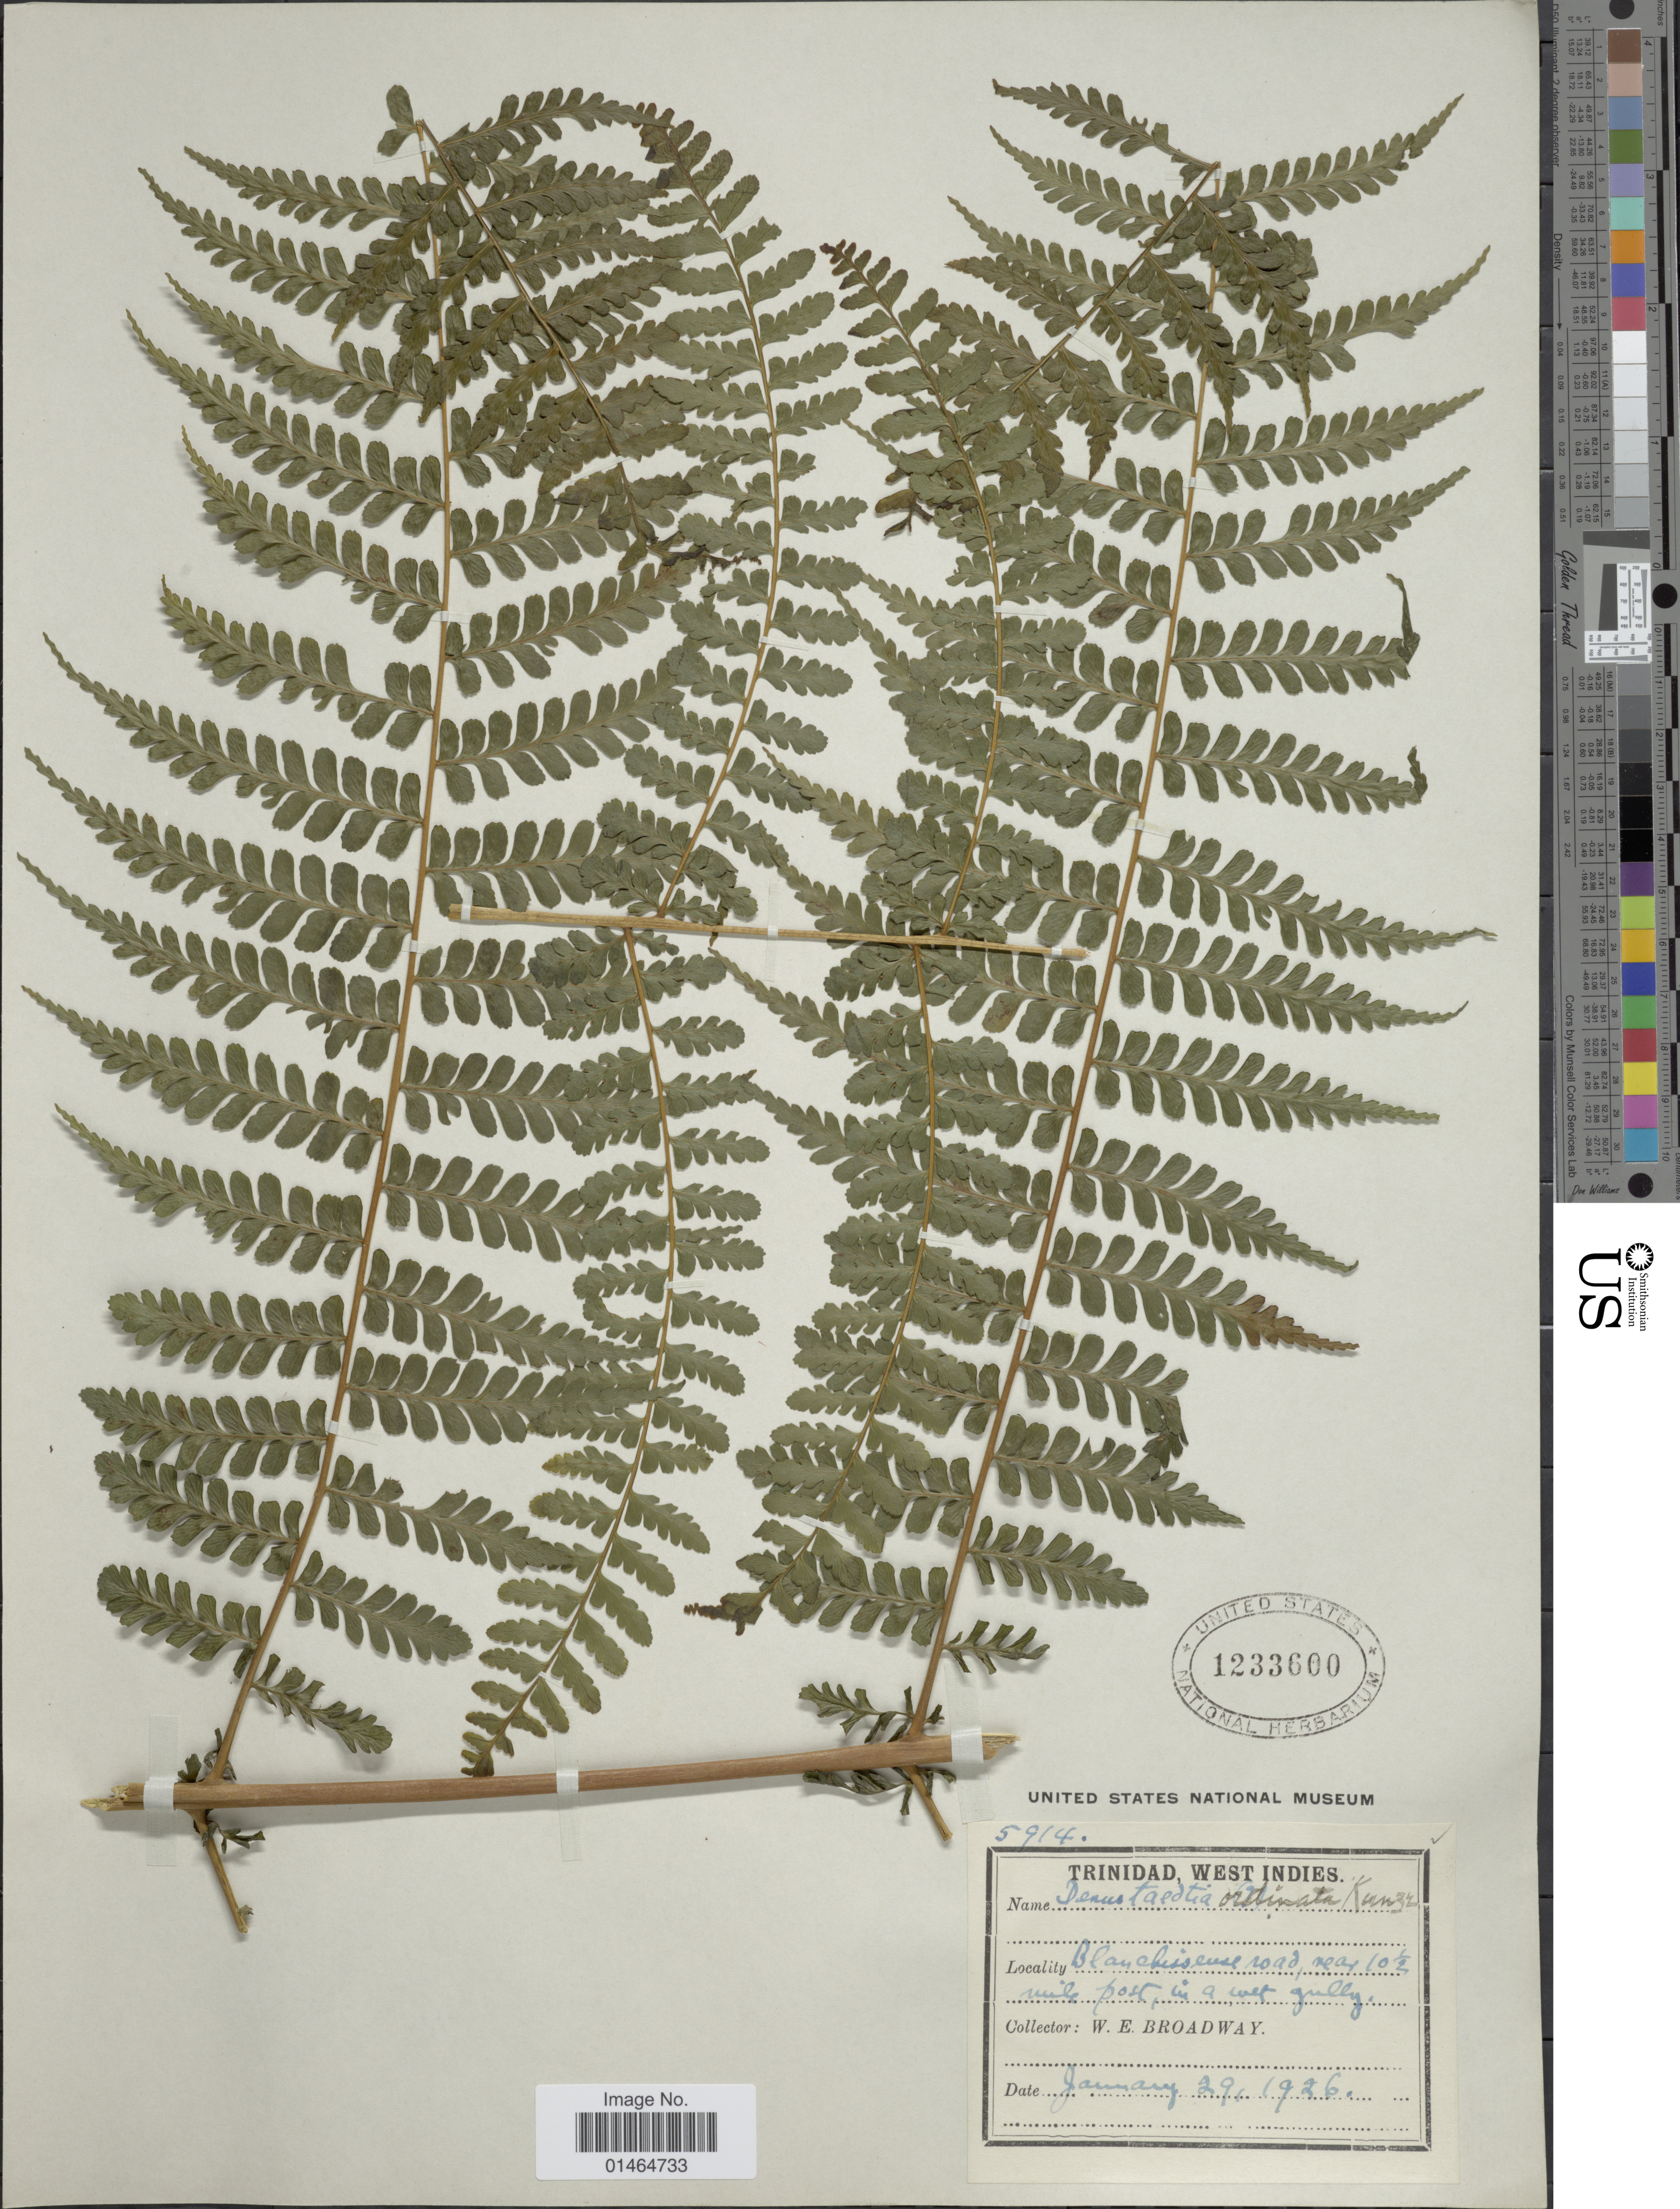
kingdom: Plantae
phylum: Tracheophyta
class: Polypodiopsida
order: Polypodiales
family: Dennstaedtiaceae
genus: Dennstaedtia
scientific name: Dennstaedtia dissecta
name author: (Sw.) T. Moore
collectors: W. E. Broadway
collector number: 5914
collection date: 1926-01-29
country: Trinidad and Tobago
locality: Trinidad, West Indies. Blanchisseuse road, near 10½ mile post, in a wet gully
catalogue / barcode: US 1233600